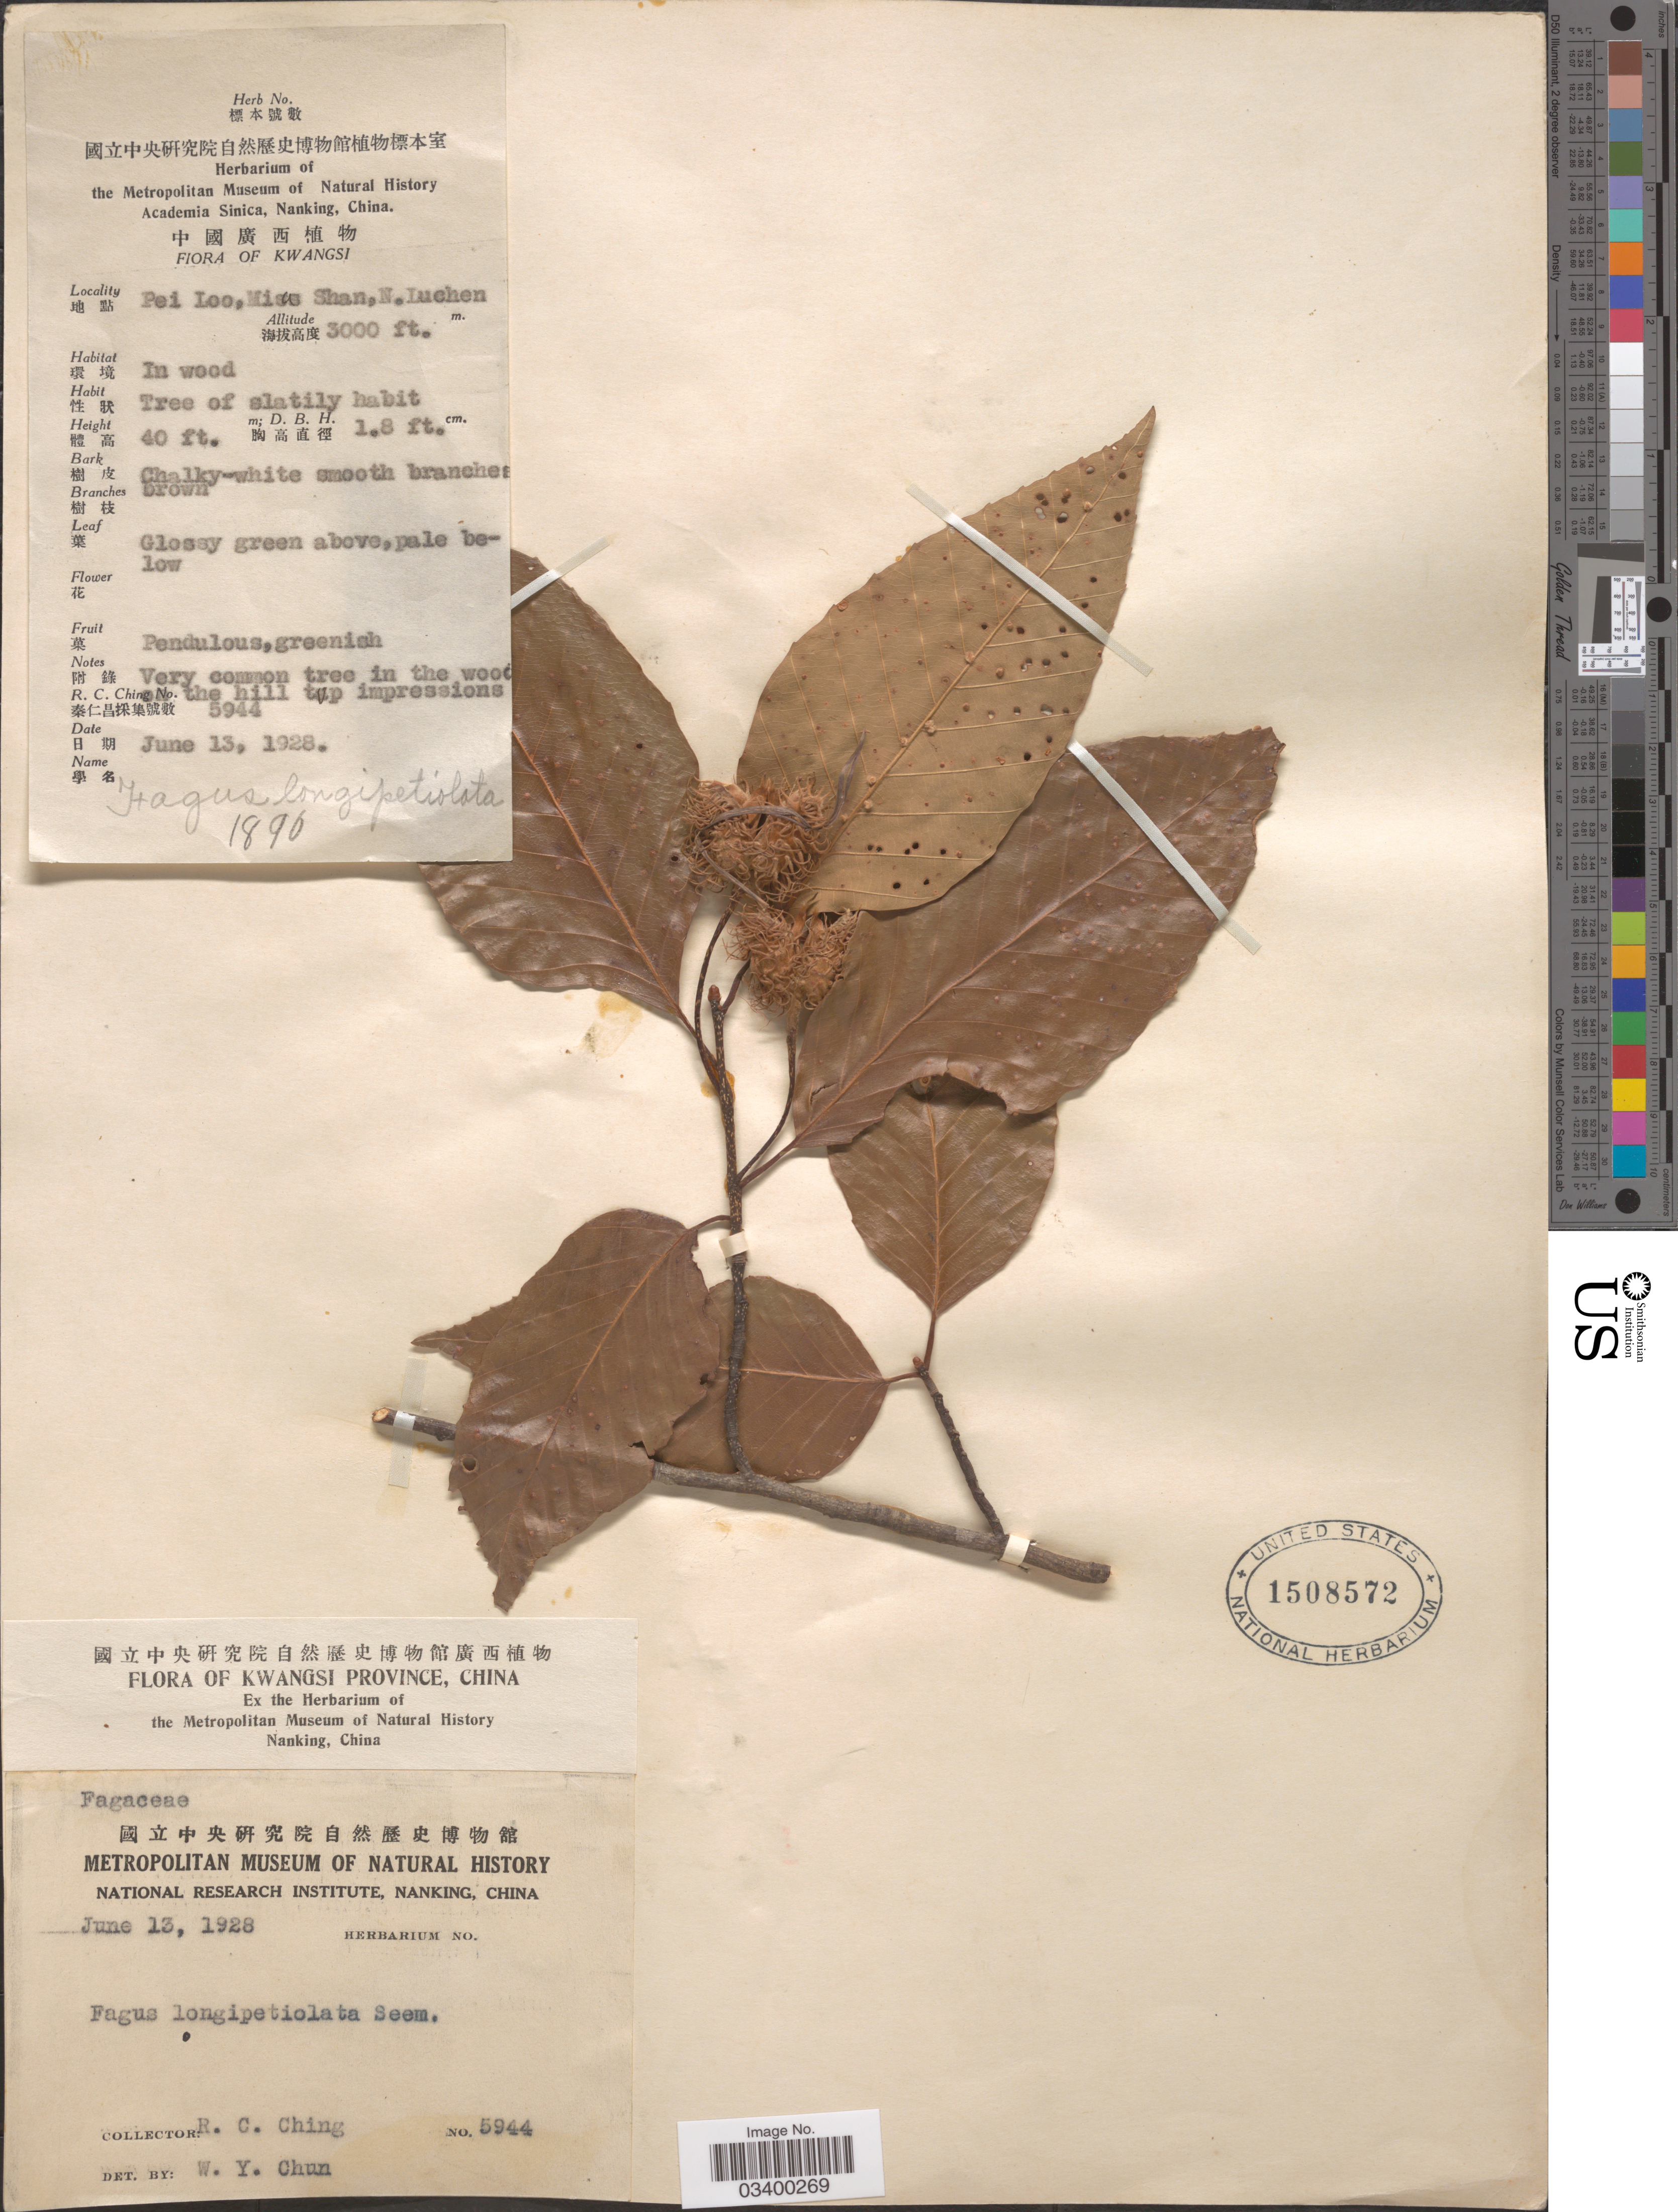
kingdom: Plantae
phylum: Tracheophyta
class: Magnoliopsida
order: Fagales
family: Fagaceae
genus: Fagus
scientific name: Fagus longipetiolata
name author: Seemen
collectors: R. C. Ching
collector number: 5944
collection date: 1928-06-13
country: China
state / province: Guangxi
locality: Kwangsi Province. Pei Loo, Misus Shan, N. Luchen.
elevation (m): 914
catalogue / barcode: US 1508572